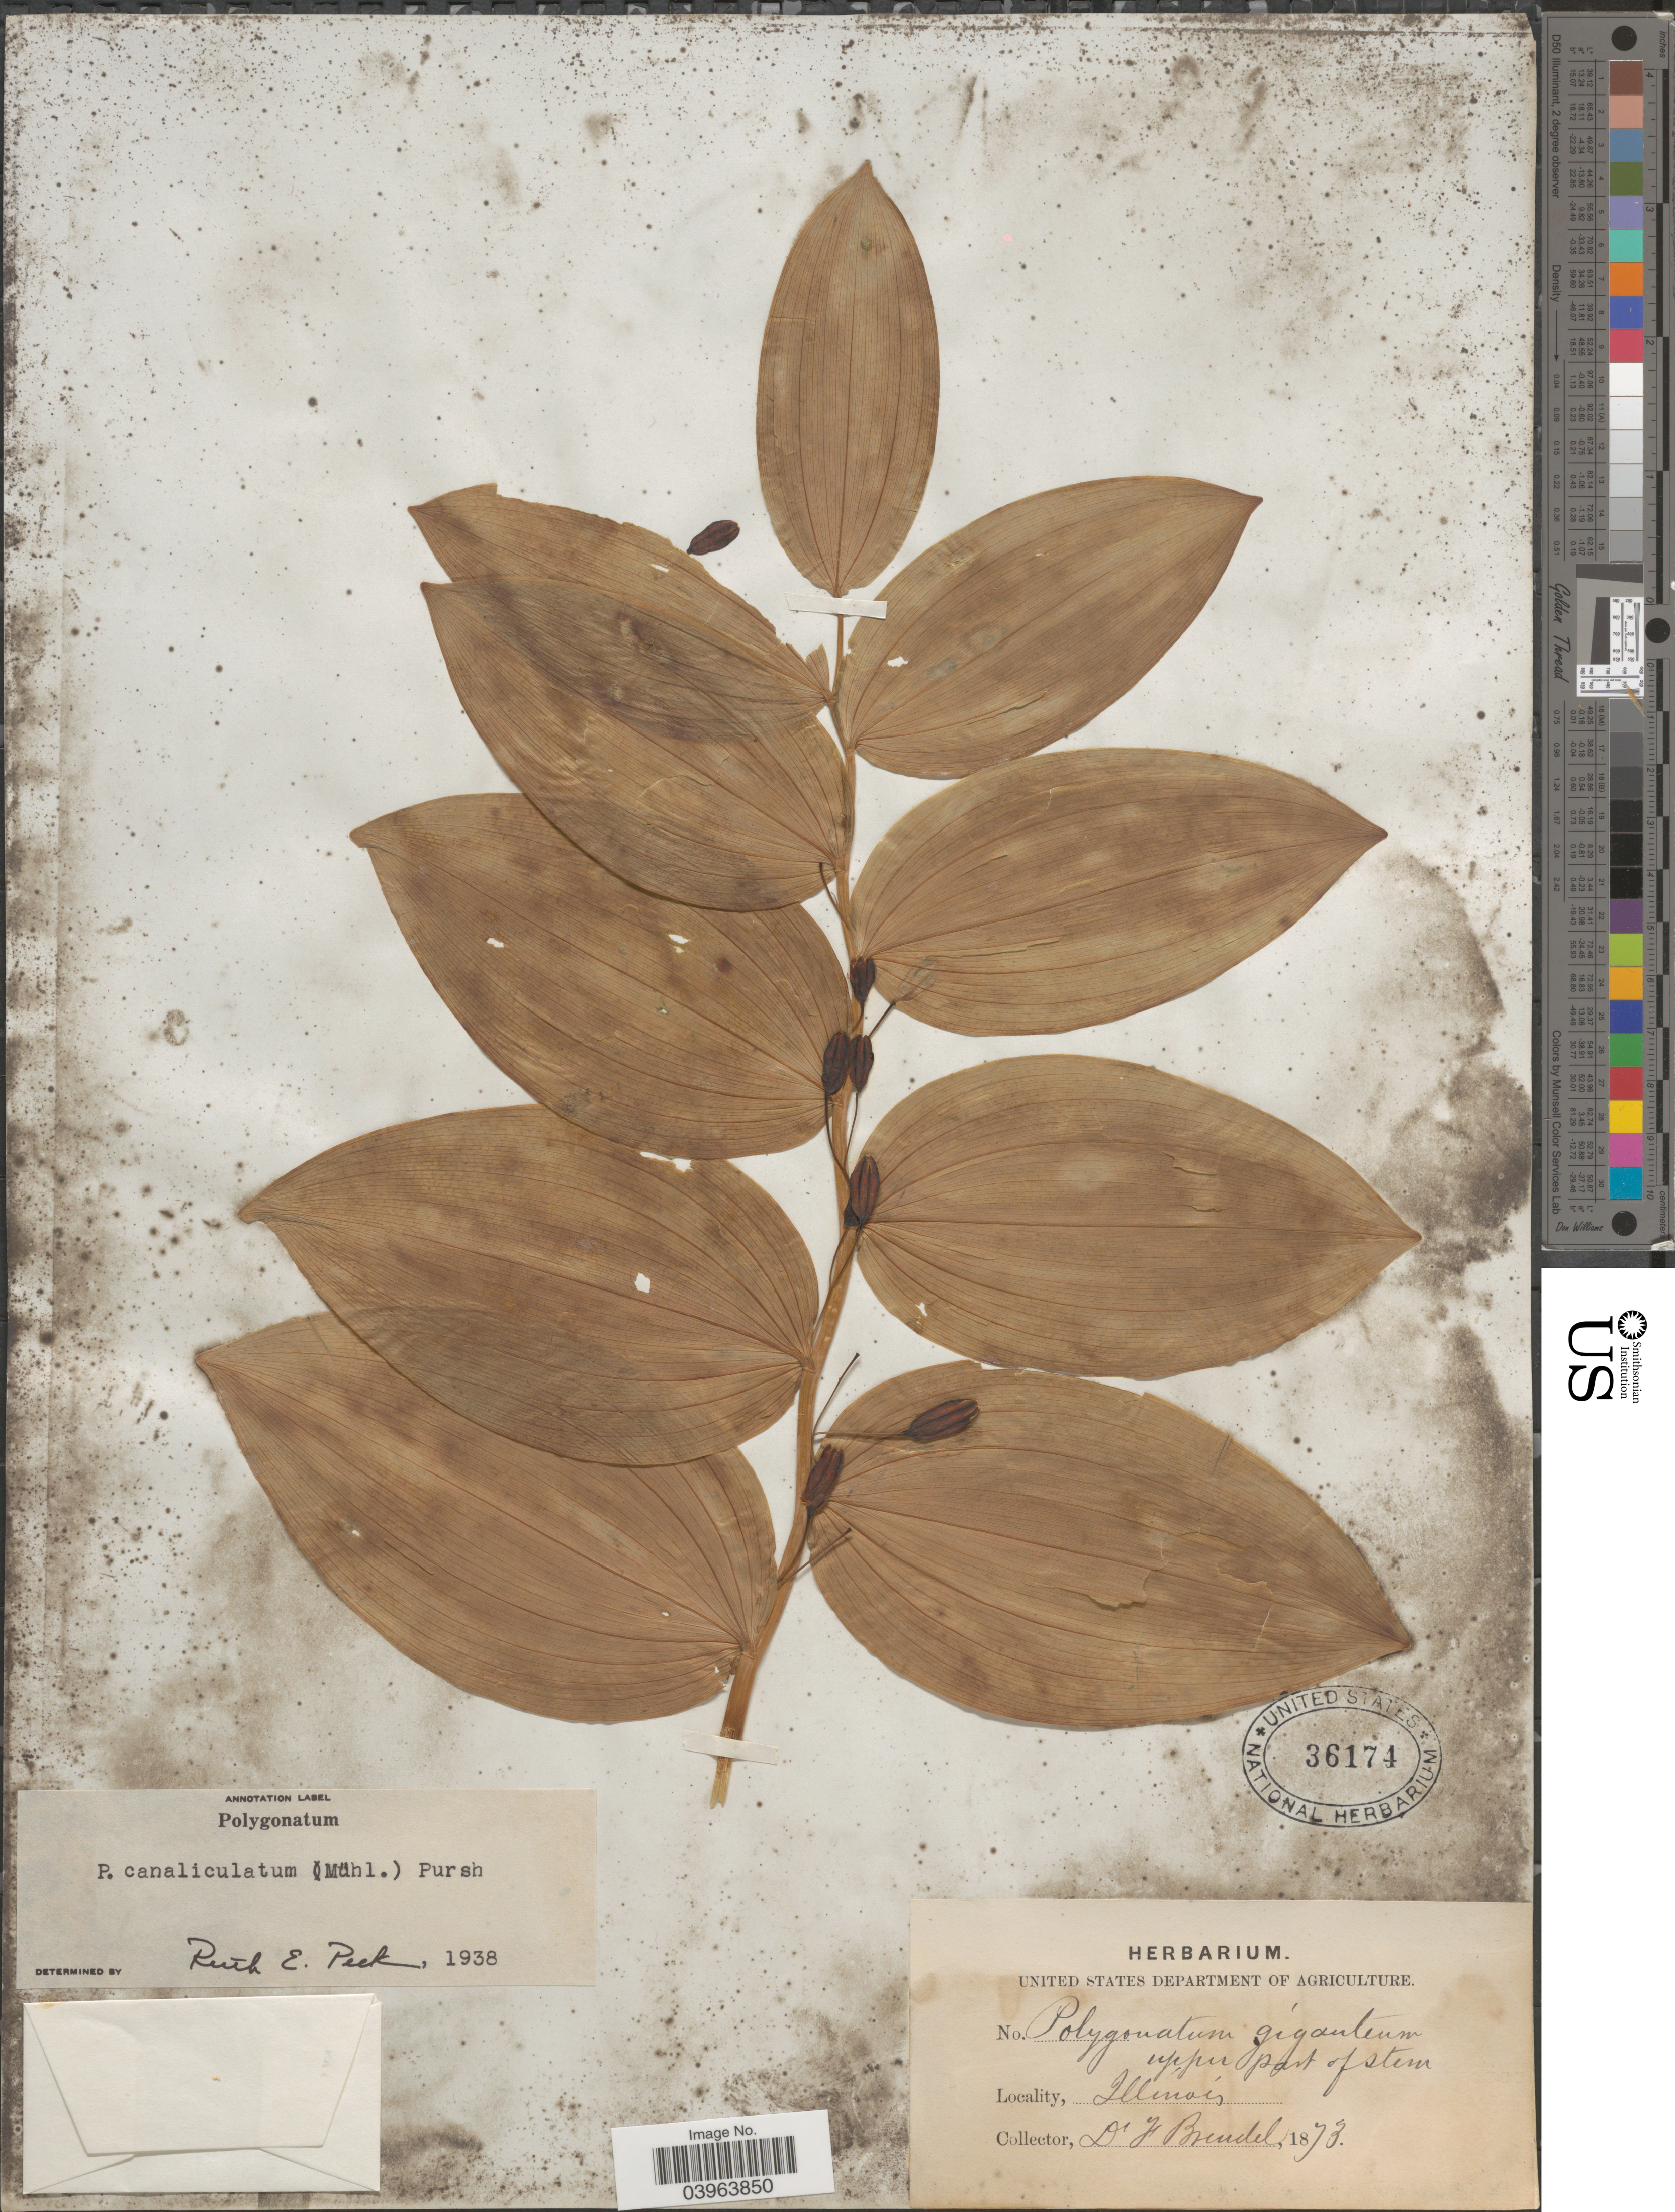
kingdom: Plantae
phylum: Tracheophyta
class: Liliopsida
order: Asparagales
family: Asparagaceae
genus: Polygonatum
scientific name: Polygonatum commutatum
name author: (Schult. f.) A. Dietr.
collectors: J. Brendel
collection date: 1873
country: United States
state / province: Illinois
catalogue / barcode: US 36174